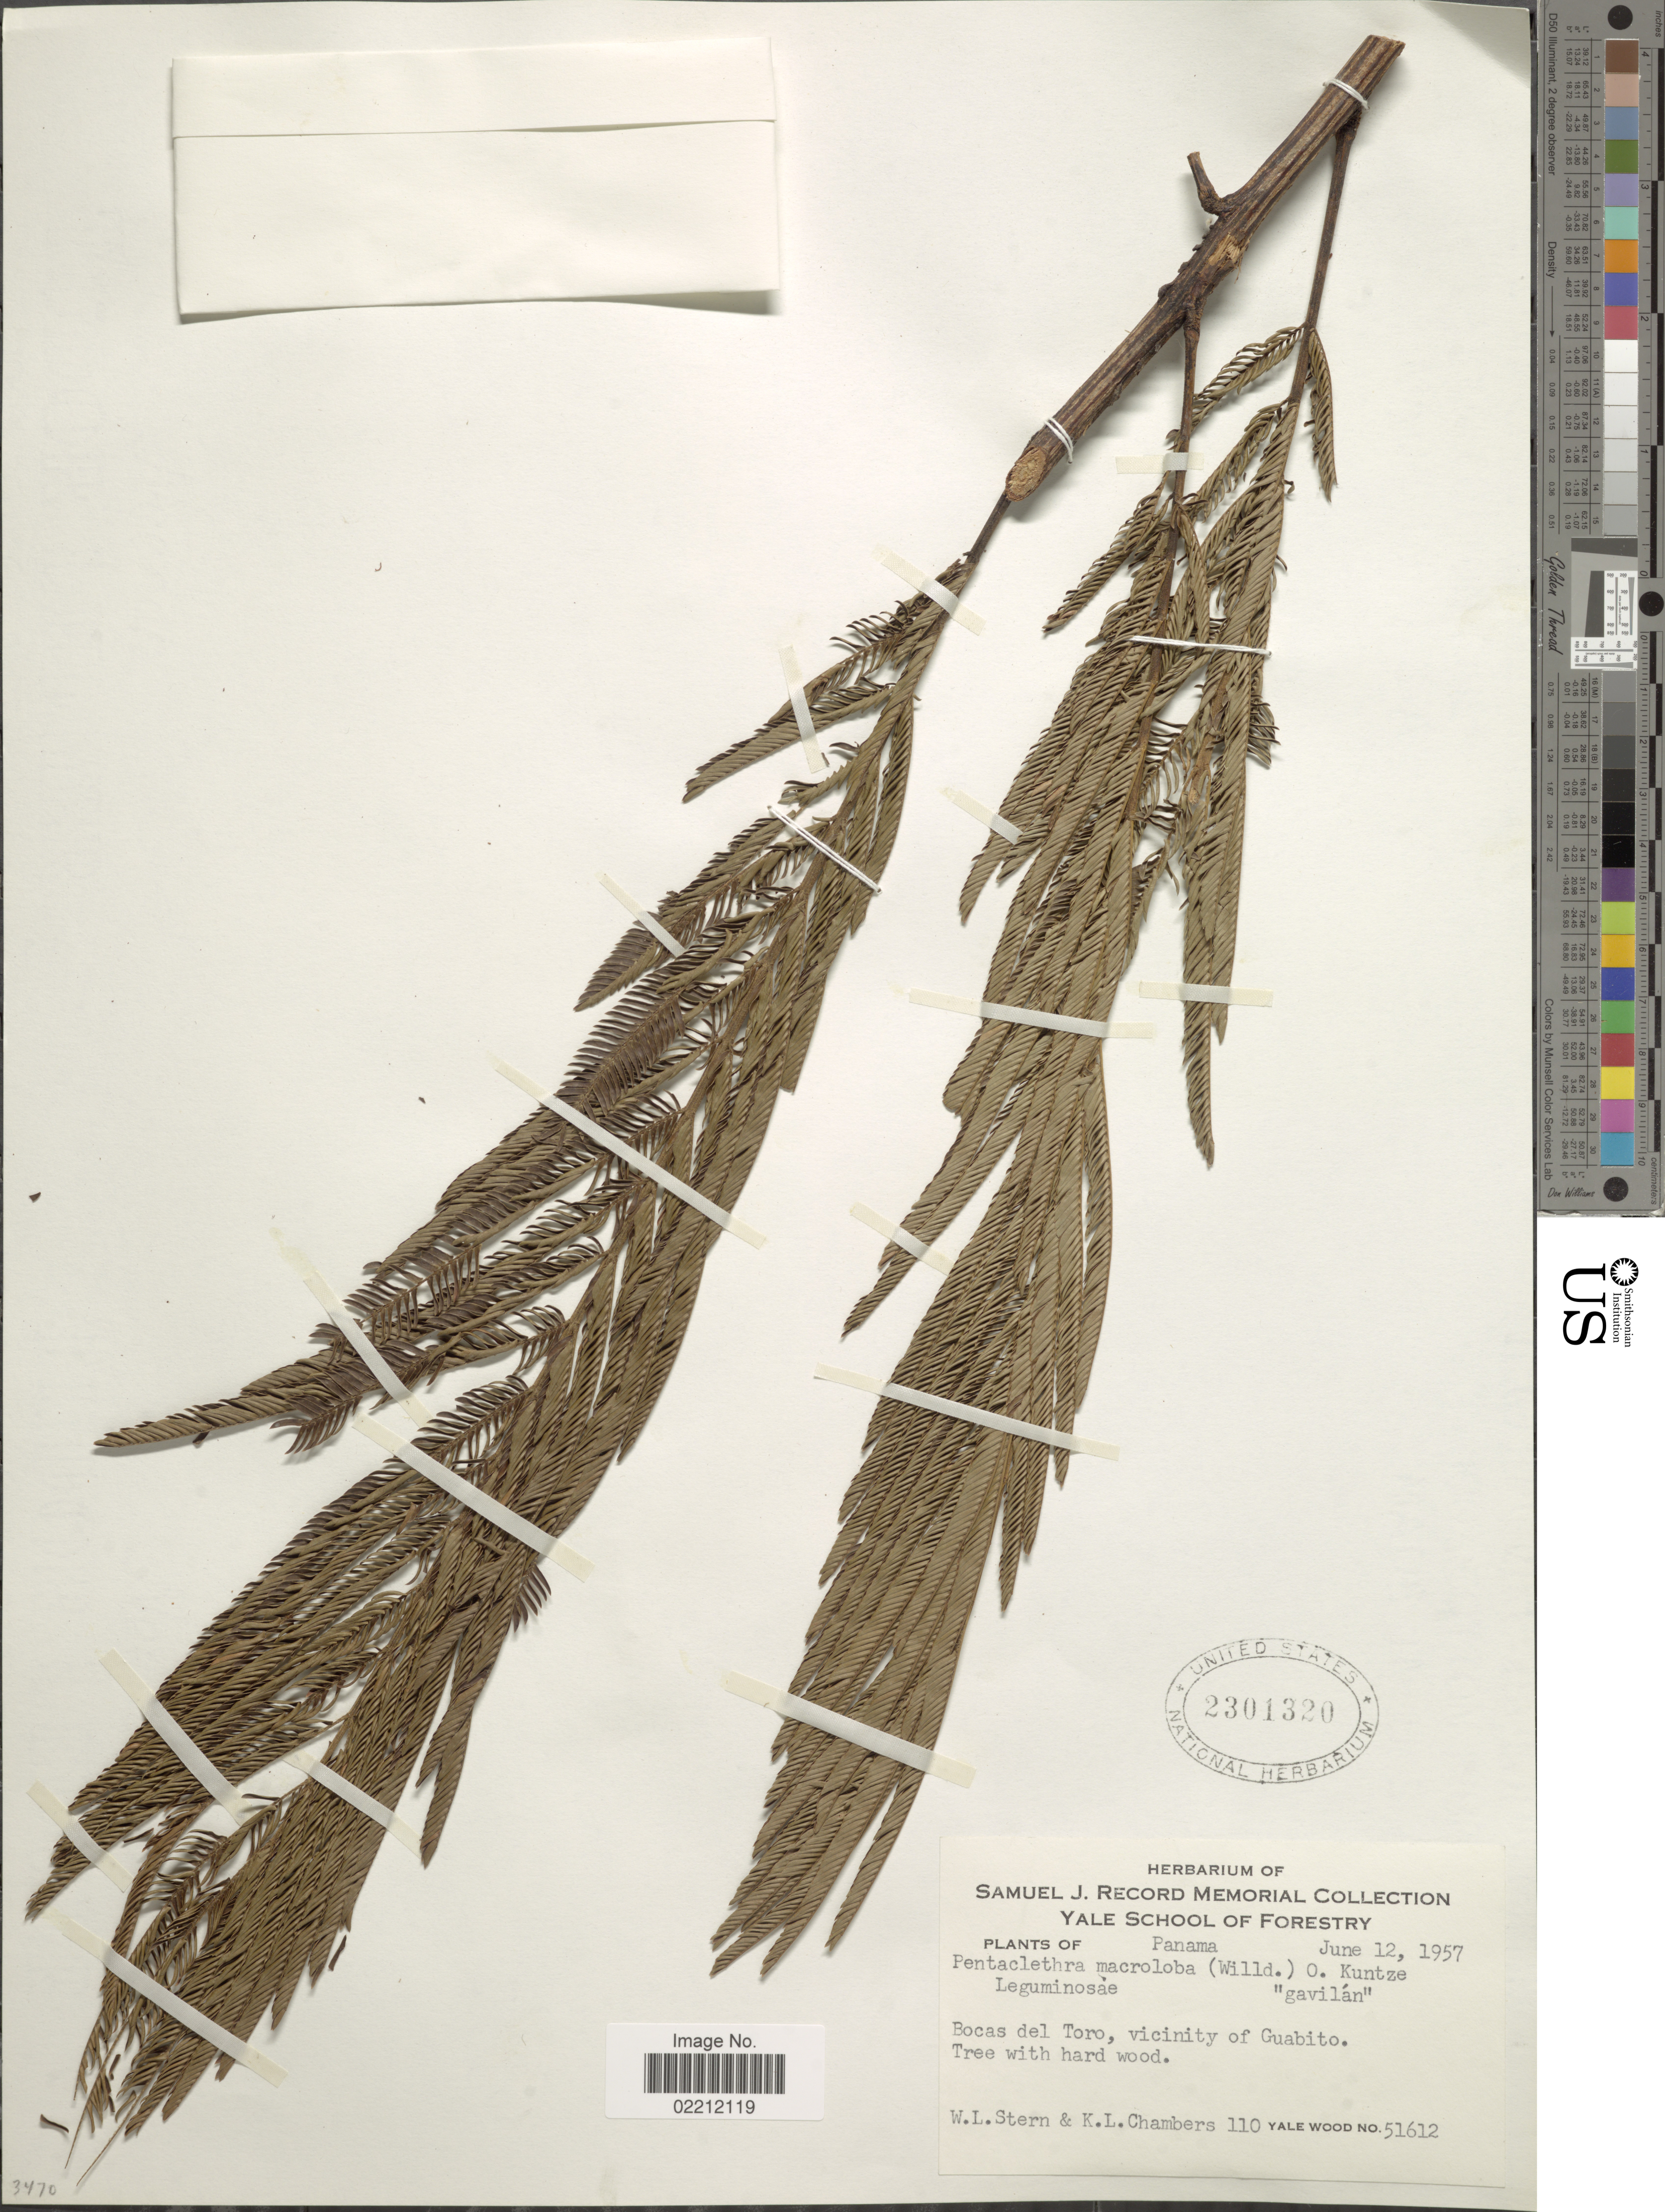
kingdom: Plantae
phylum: Tracheophyta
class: Magnoliopsida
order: Fabales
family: Fabaceae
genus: Pentaclethra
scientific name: Pentaclethra macroloba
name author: (Willd.) Kuntze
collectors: W. L. Stern & K. Chambers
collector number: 110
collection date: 1957-06-12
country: Panama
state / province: Bocas del Toro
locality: Bocas del toro, vicinity of Guabito.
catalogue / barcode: US 2301320